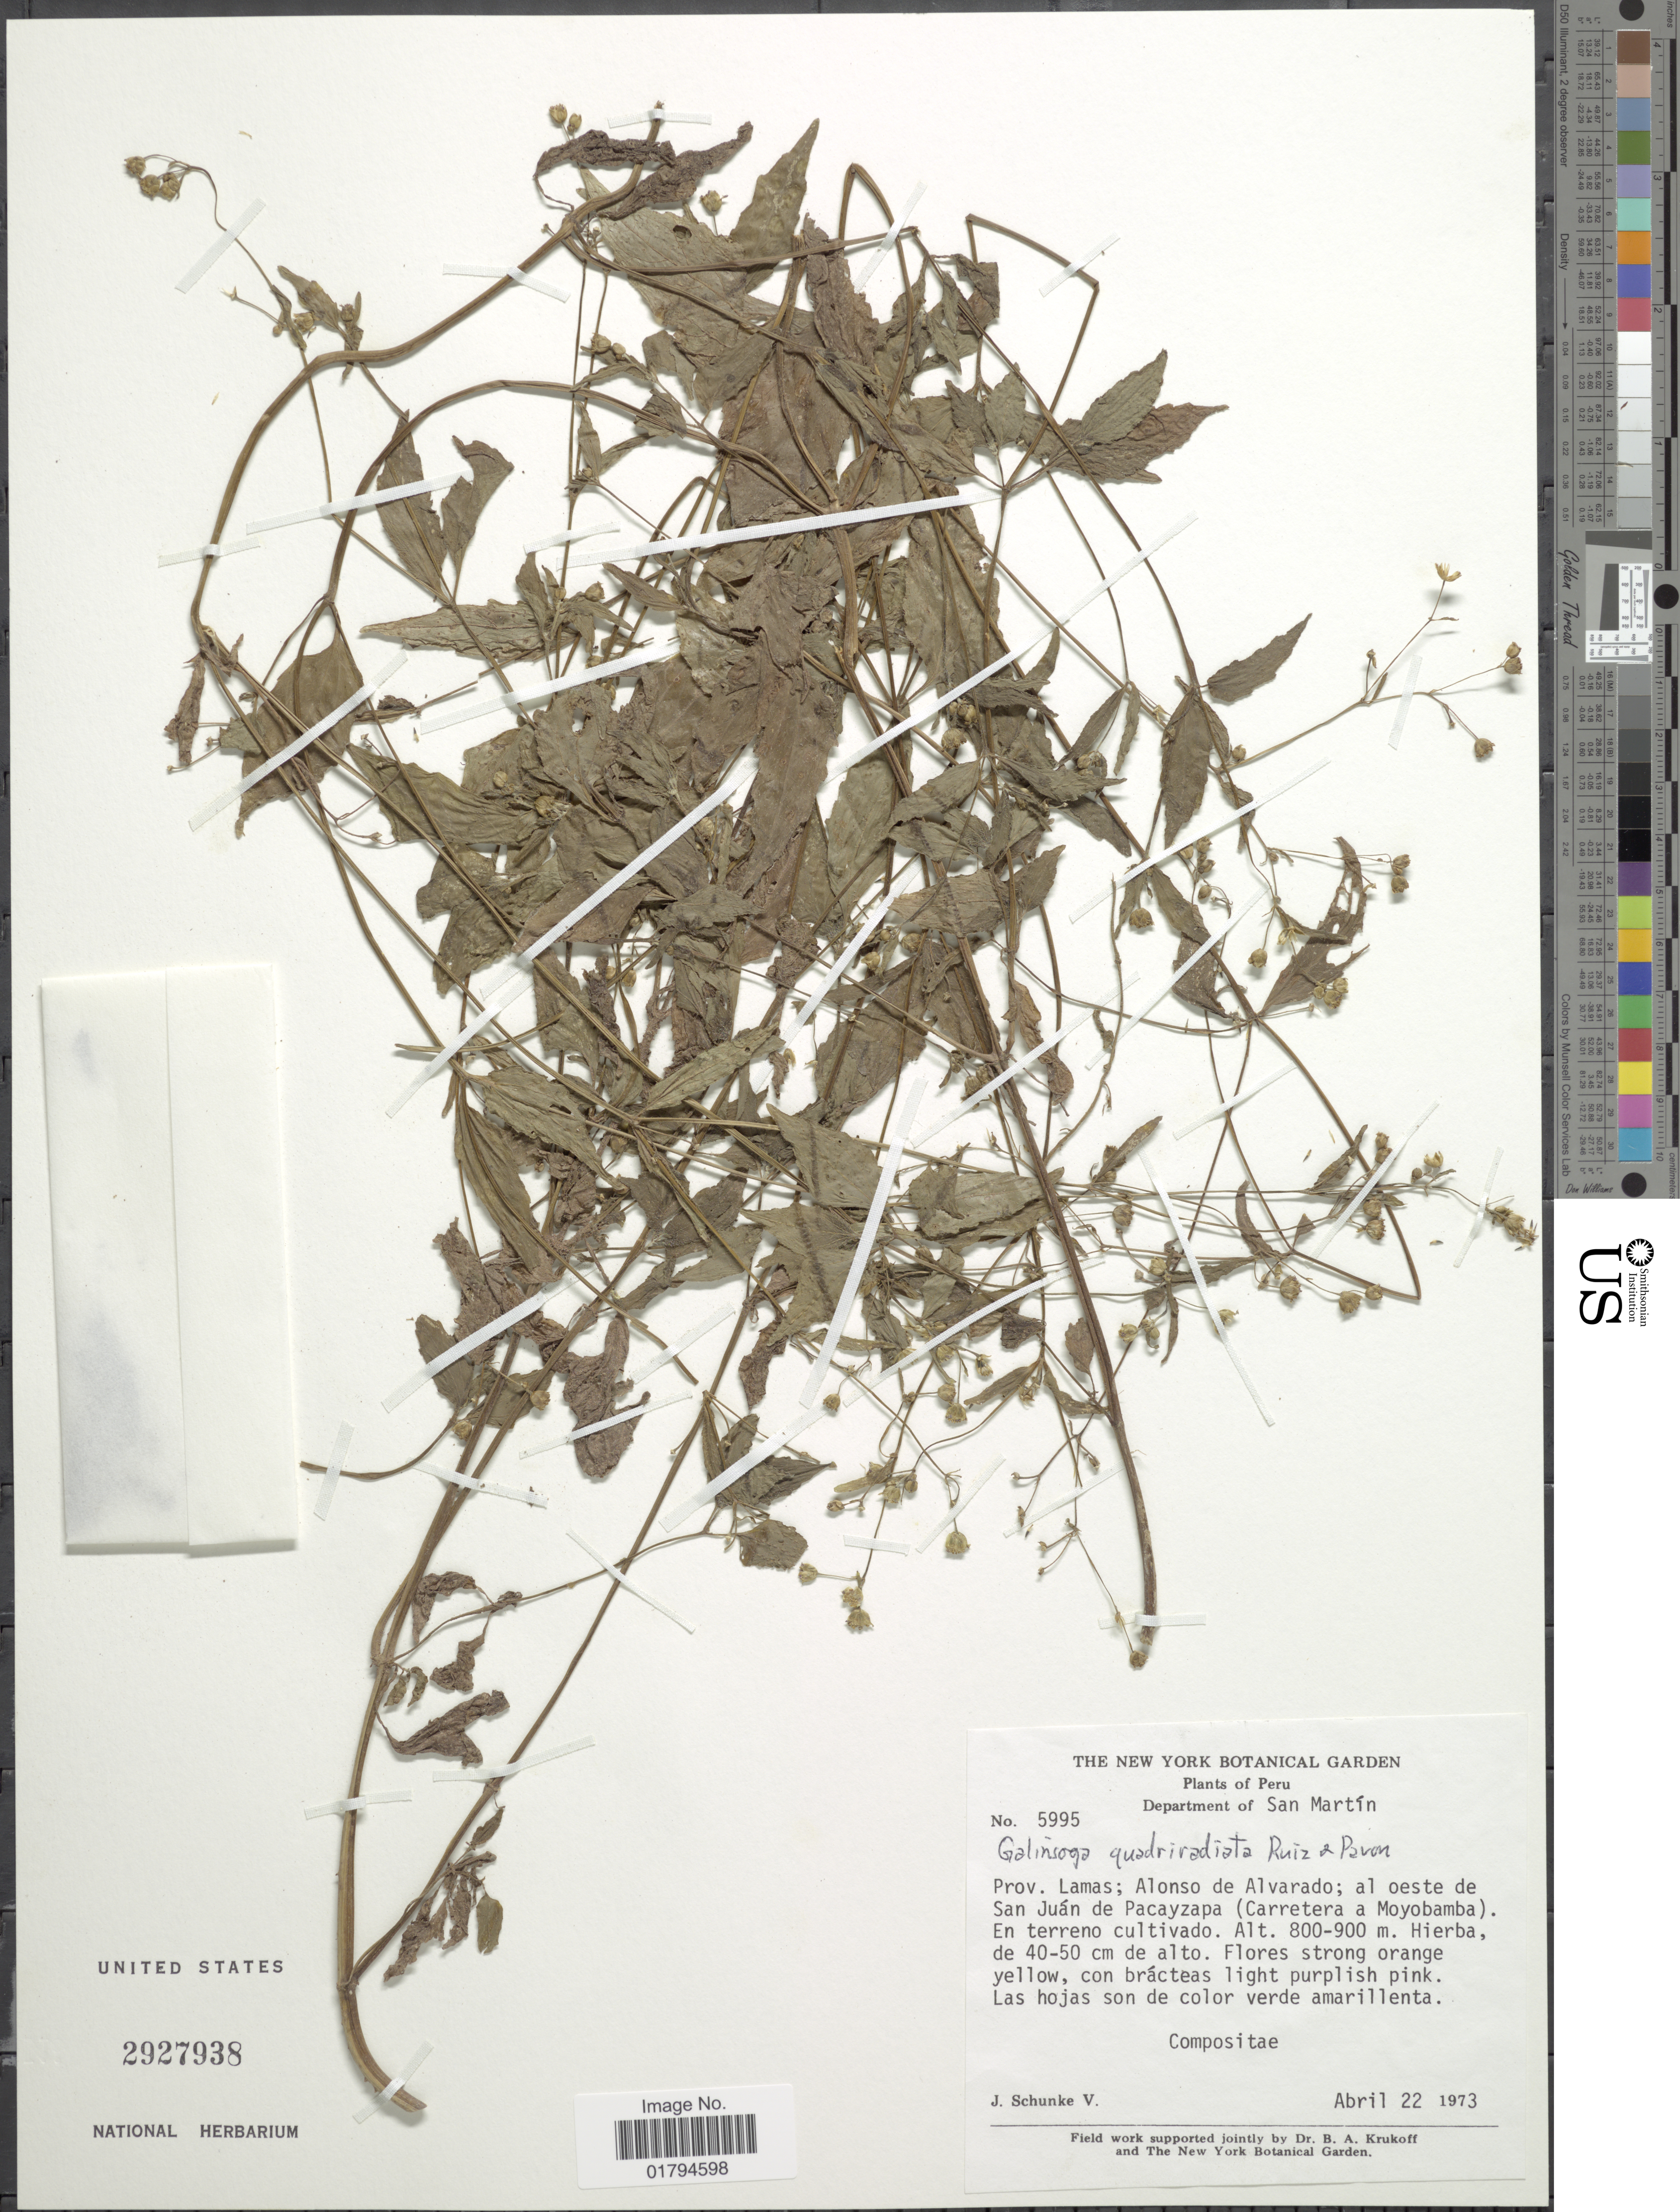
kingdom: Plantae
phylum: Tracheophyta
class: Magnoliopsida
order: Asterales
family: Asteraceae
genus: Galinsoga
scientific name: Galinsoga quadriradiata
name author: Ruiz & Pav.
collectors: J. Schunke Vigo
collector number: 5995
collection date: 1973-04-22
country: Peru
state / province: San Martín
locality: Prov. Lamas; Alonso de Alvarado; al oeste de San Juan de Pacayzapa (Carretera a Moyobamba)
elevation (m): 800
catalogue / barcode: US 2927938